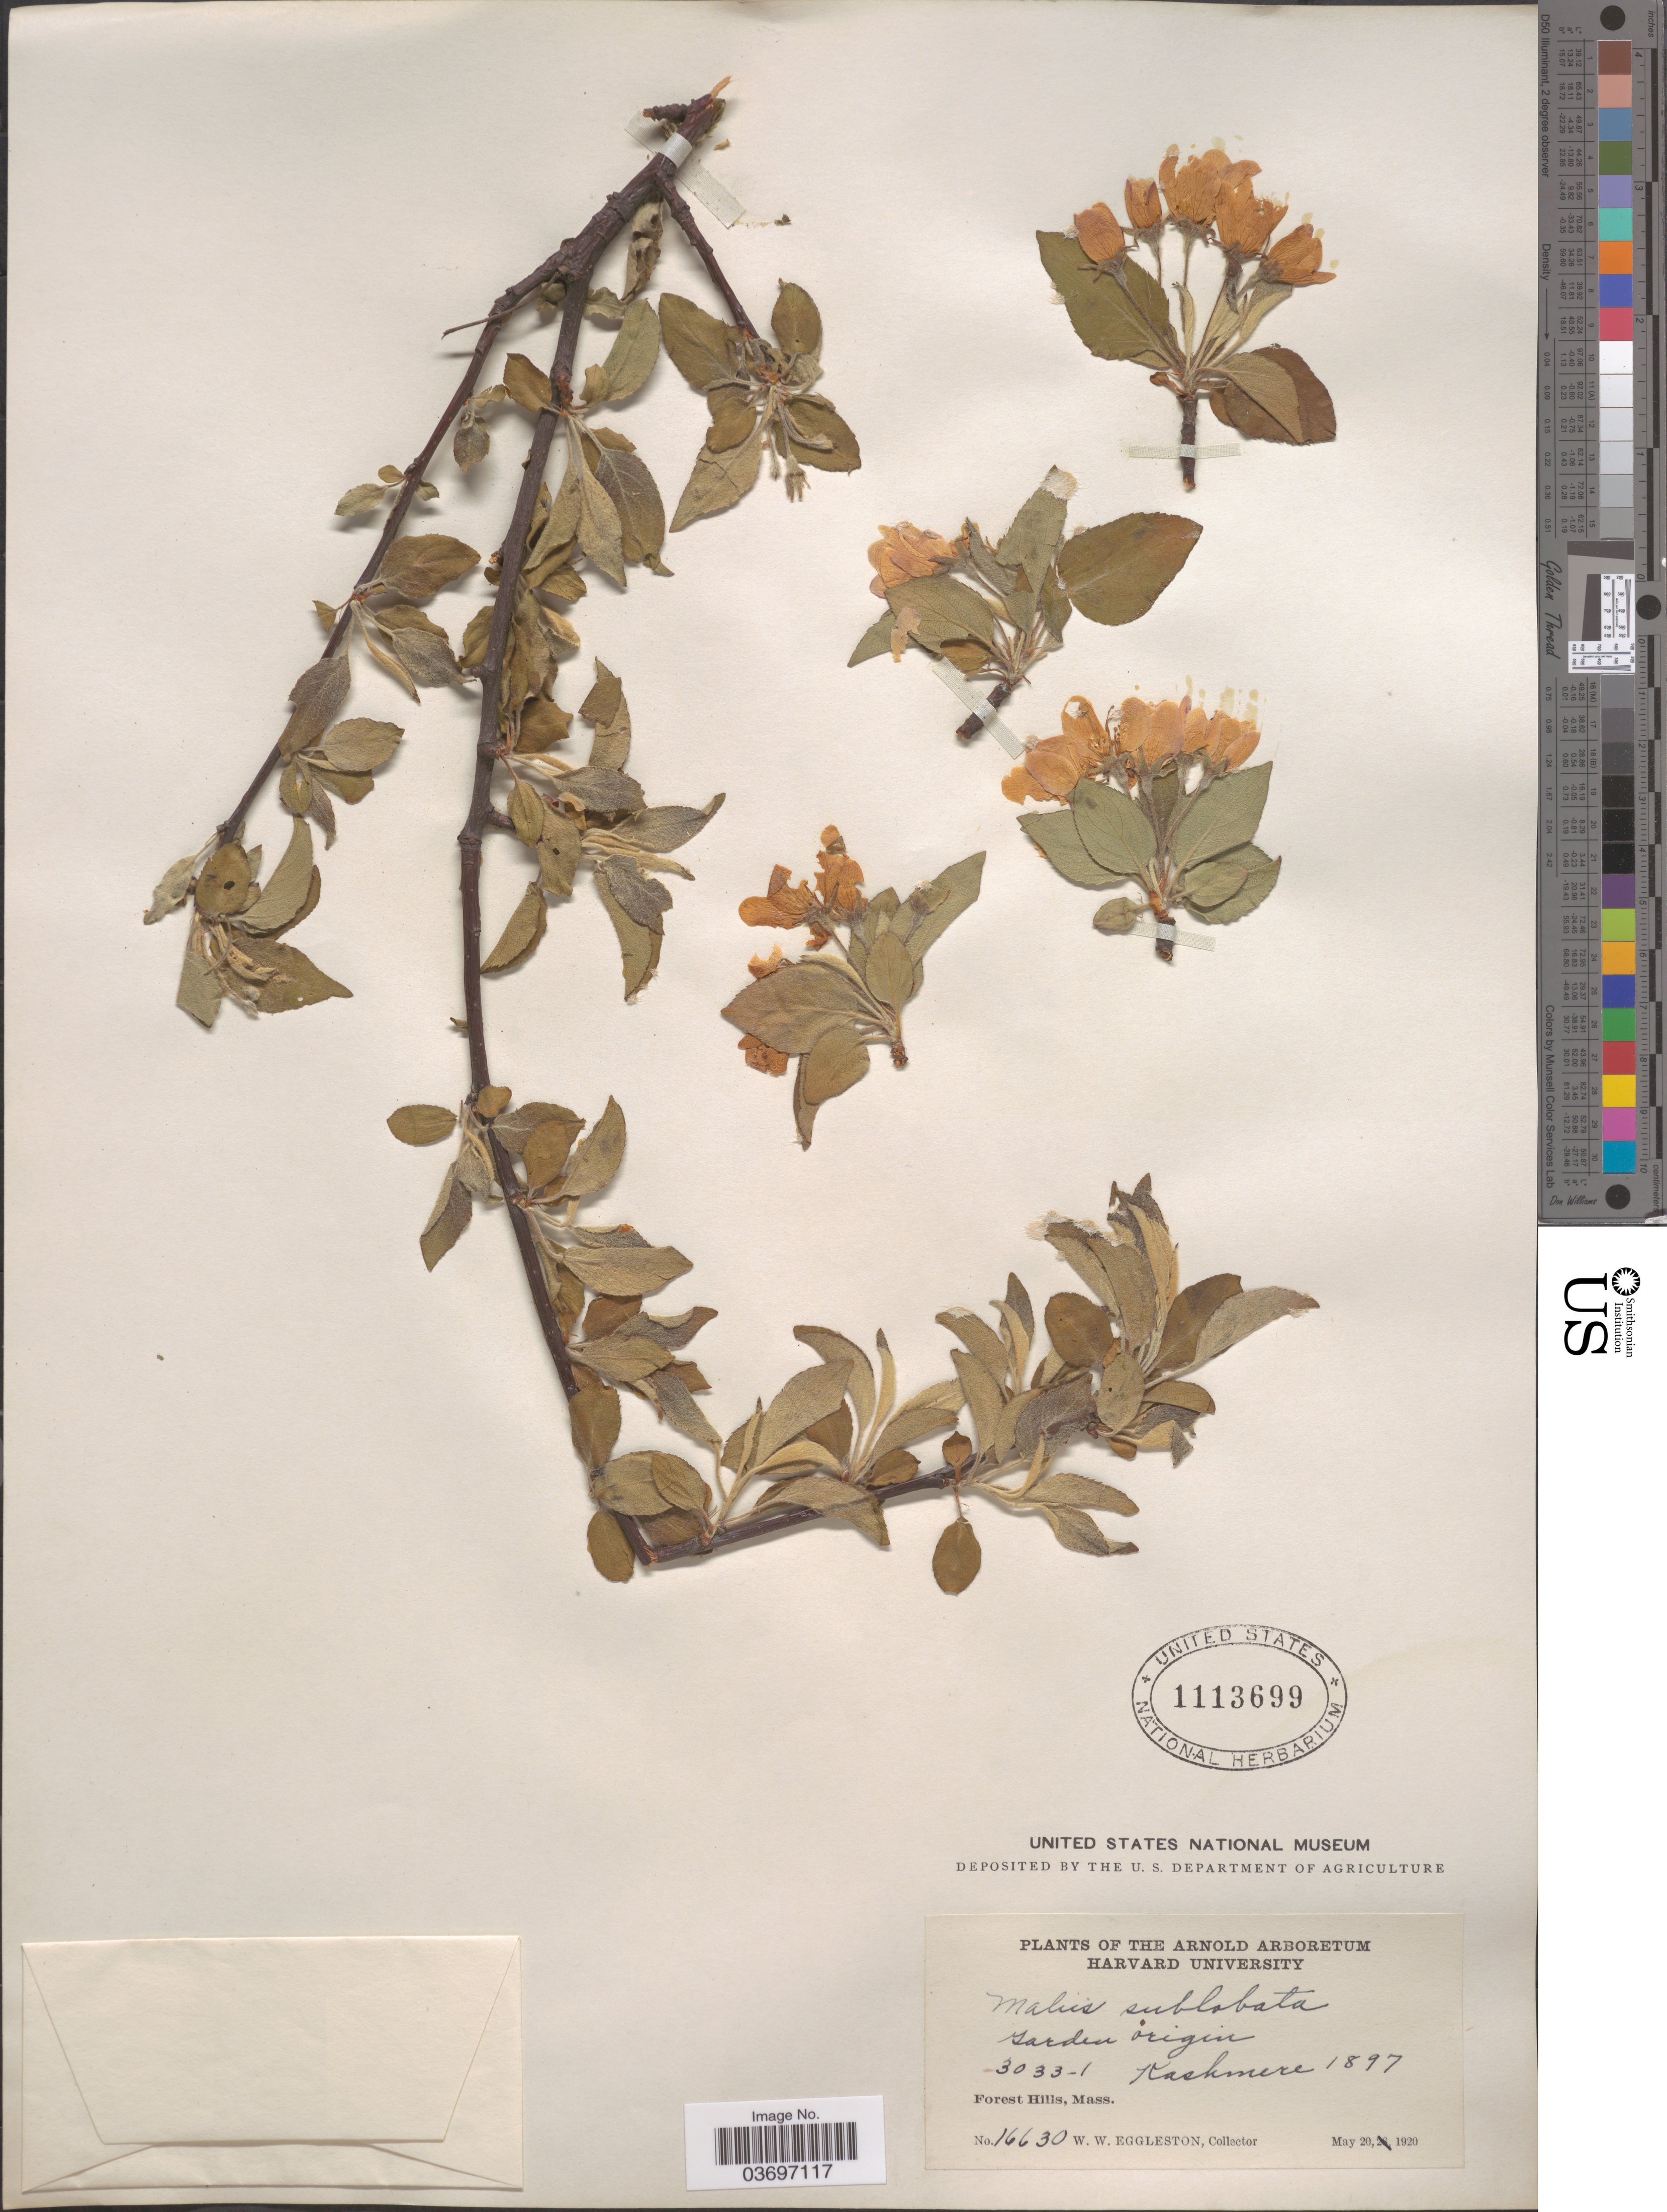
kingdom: Plantae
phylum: Tracheophyta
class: Magnoliopsida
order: Rosales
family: Rosaceae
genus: Malus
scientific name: Malus sublobata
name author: (Dippel) Rehder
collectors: W. W. Eggleston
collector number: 16630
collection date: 1920-05-20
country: United States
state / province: Massachusetts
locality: Forest Hills.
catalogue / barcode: US 1113699